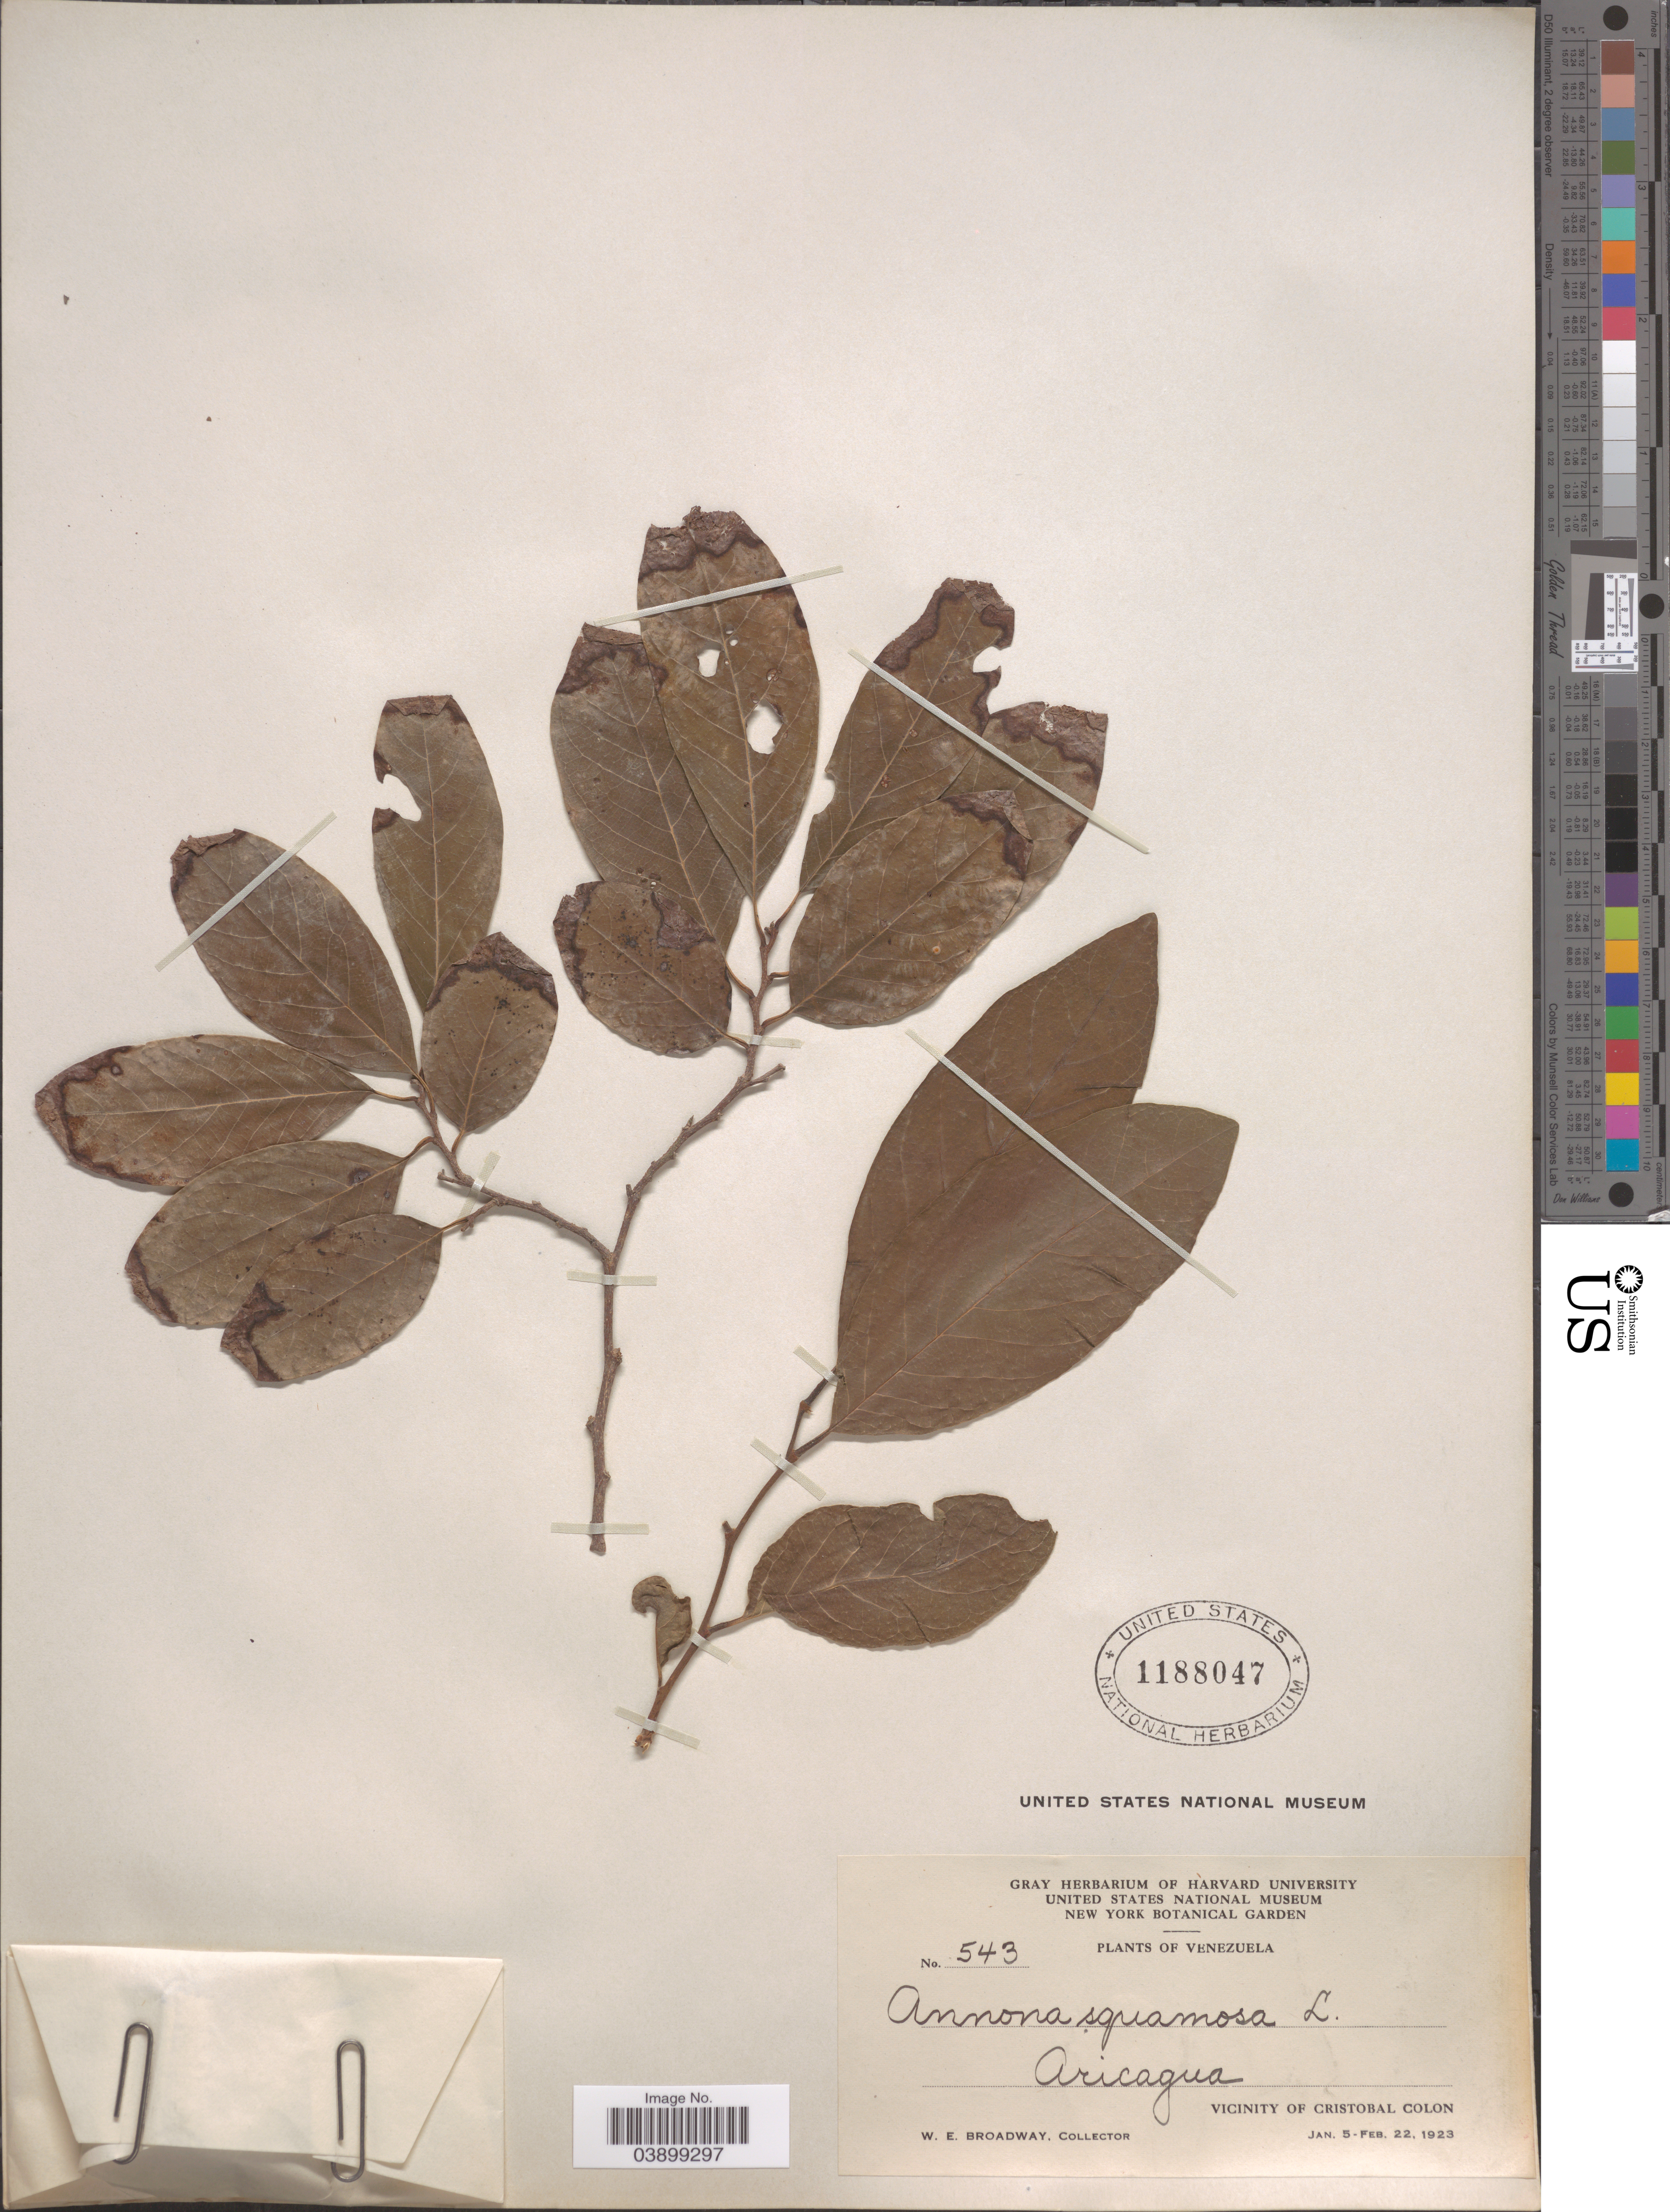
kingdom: Plantae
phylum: Tracheophyta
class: Magnoliopsida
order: Magnoliales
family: Annonaceae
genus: Annona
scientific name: Annona squamosa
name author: L.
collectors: W. E. Broadway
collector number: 543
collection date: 1923-01-05/1923-02-22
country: Venezuela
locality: Aricagua. Vicinity of Cristobal Colon.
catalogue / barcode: US 1188047